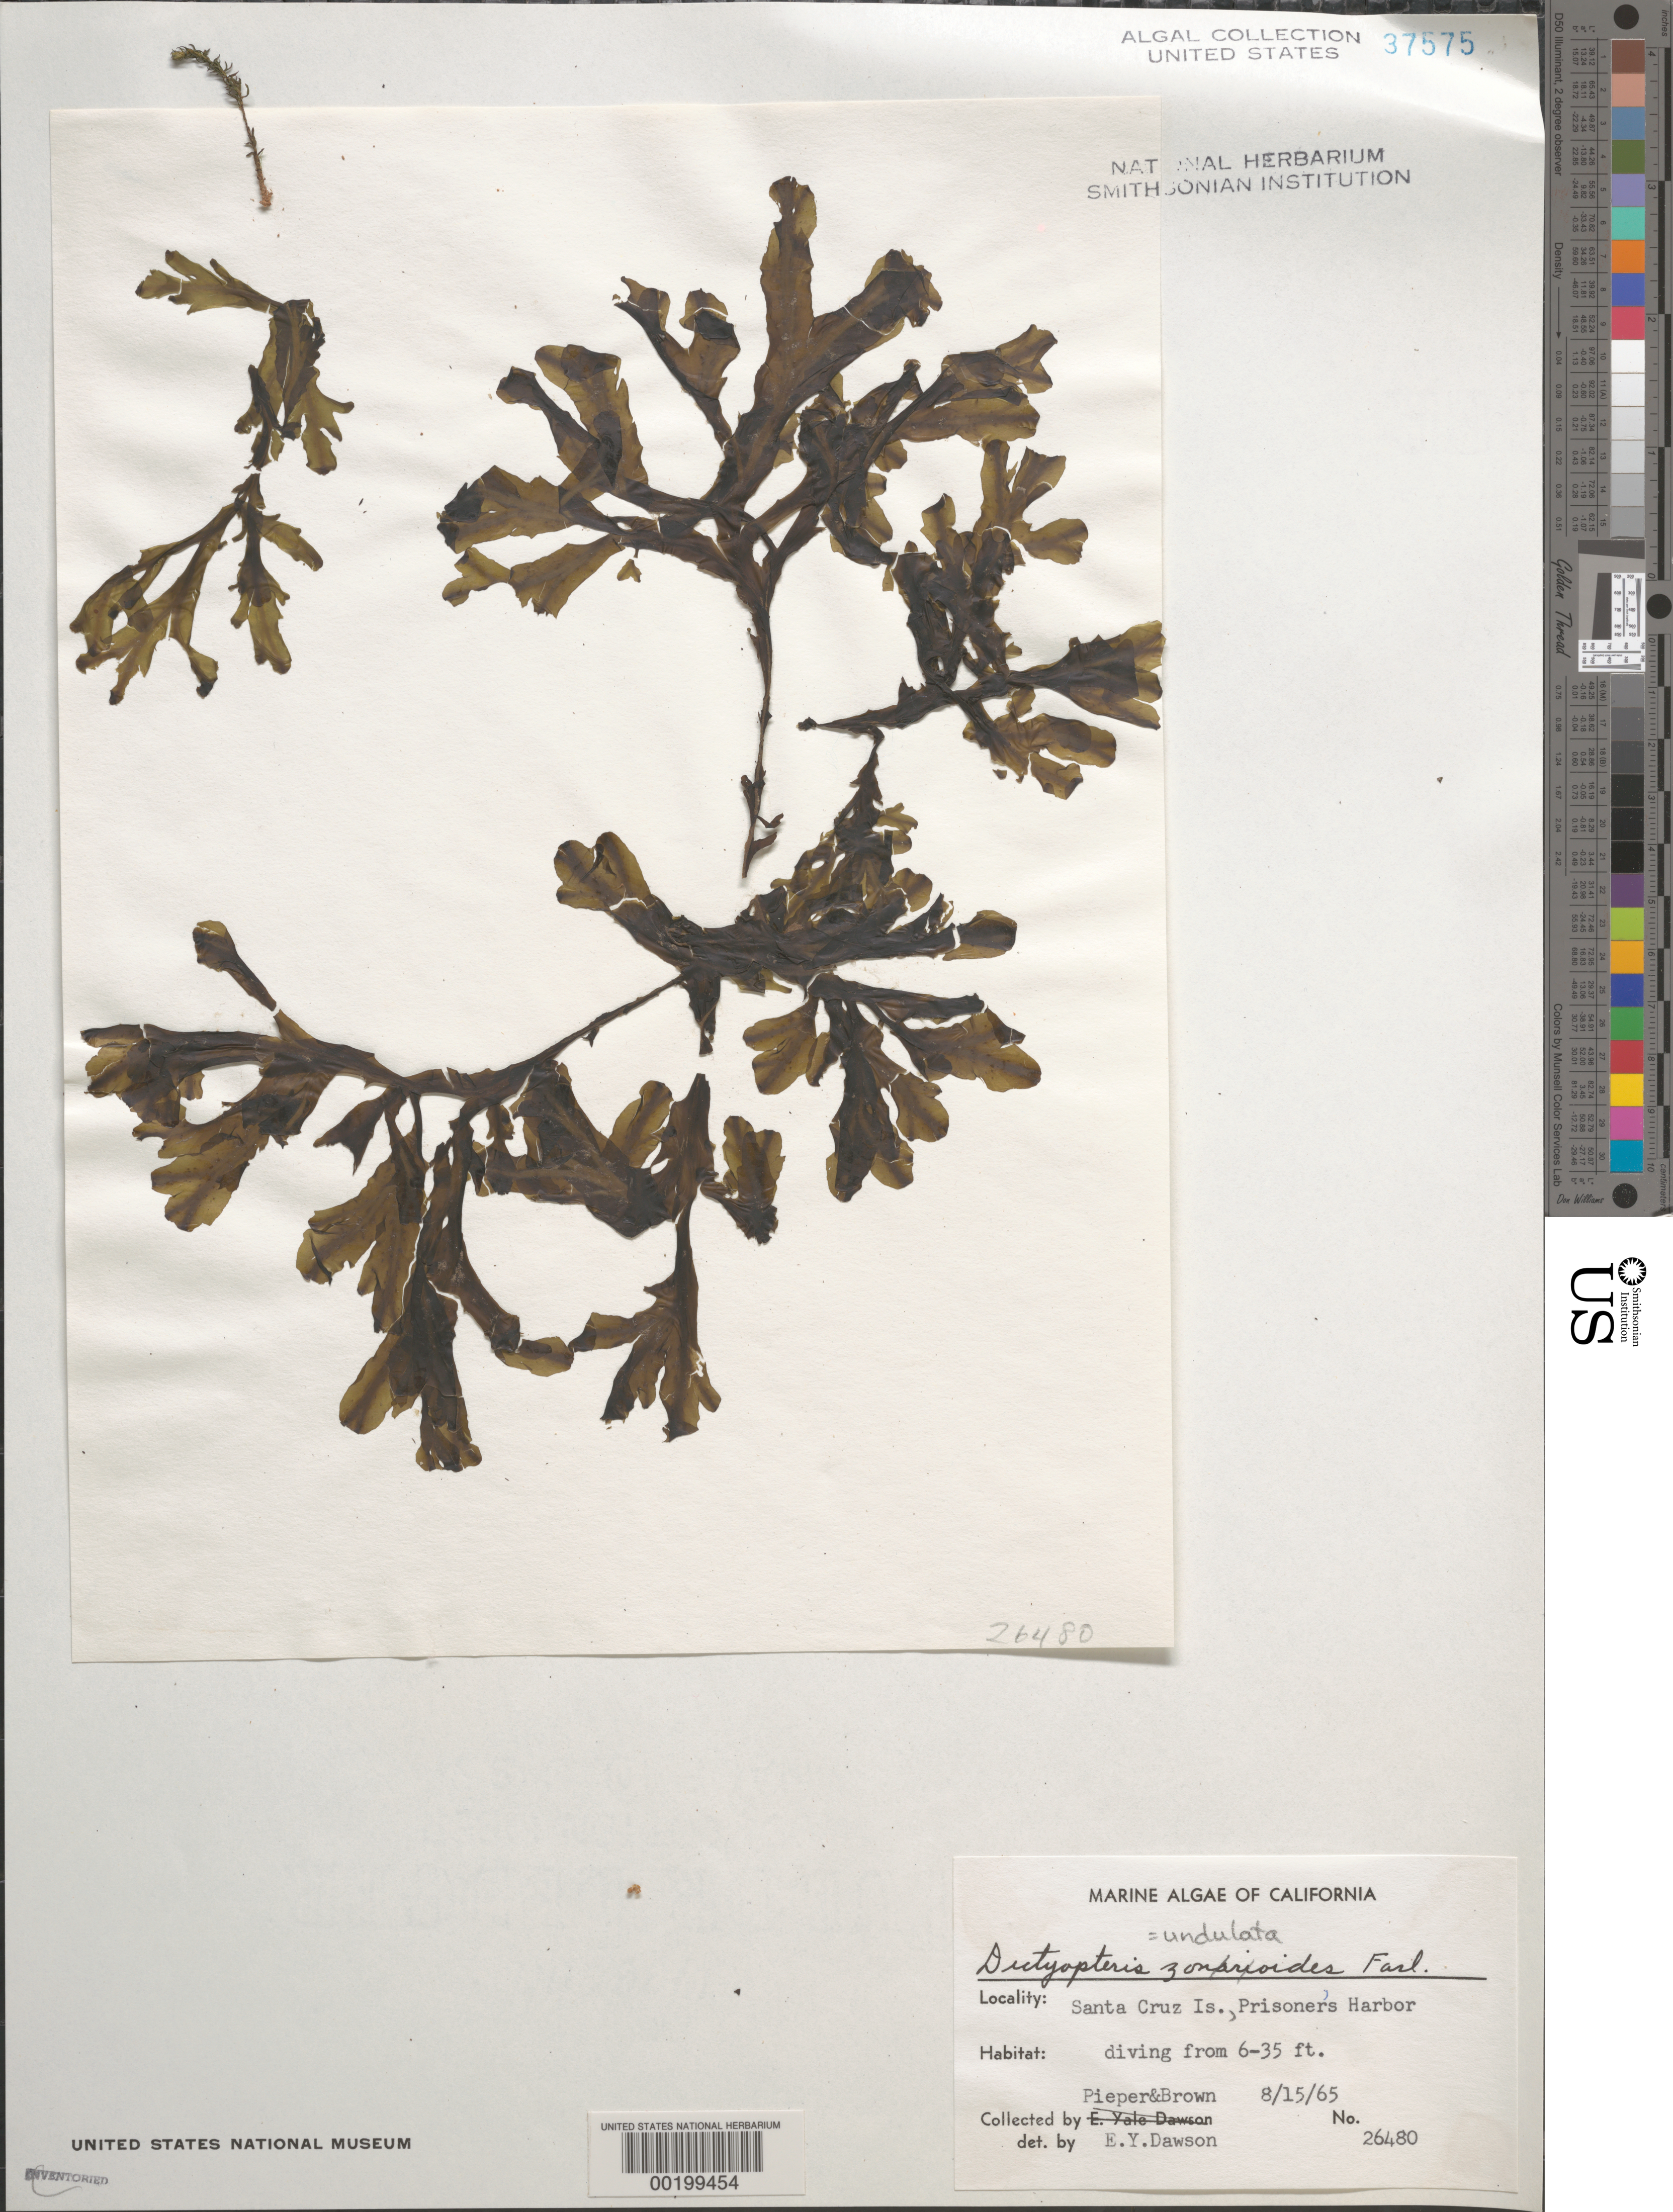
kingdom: Chromista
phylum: Ochrophyta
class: Phaeophyceae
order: Dictyotales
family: Dictyotaceae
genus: Dictyopteris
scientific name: Dictyopteris undulata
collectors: D. Pieper & D. Brown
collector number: EYD 26480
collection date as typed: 15 Aug 1965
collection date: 1965-08-15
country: United States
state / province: California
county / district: Santa Barbara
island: Santa Cruz Island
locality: Prisoner's Harbor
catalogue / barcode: US 37575